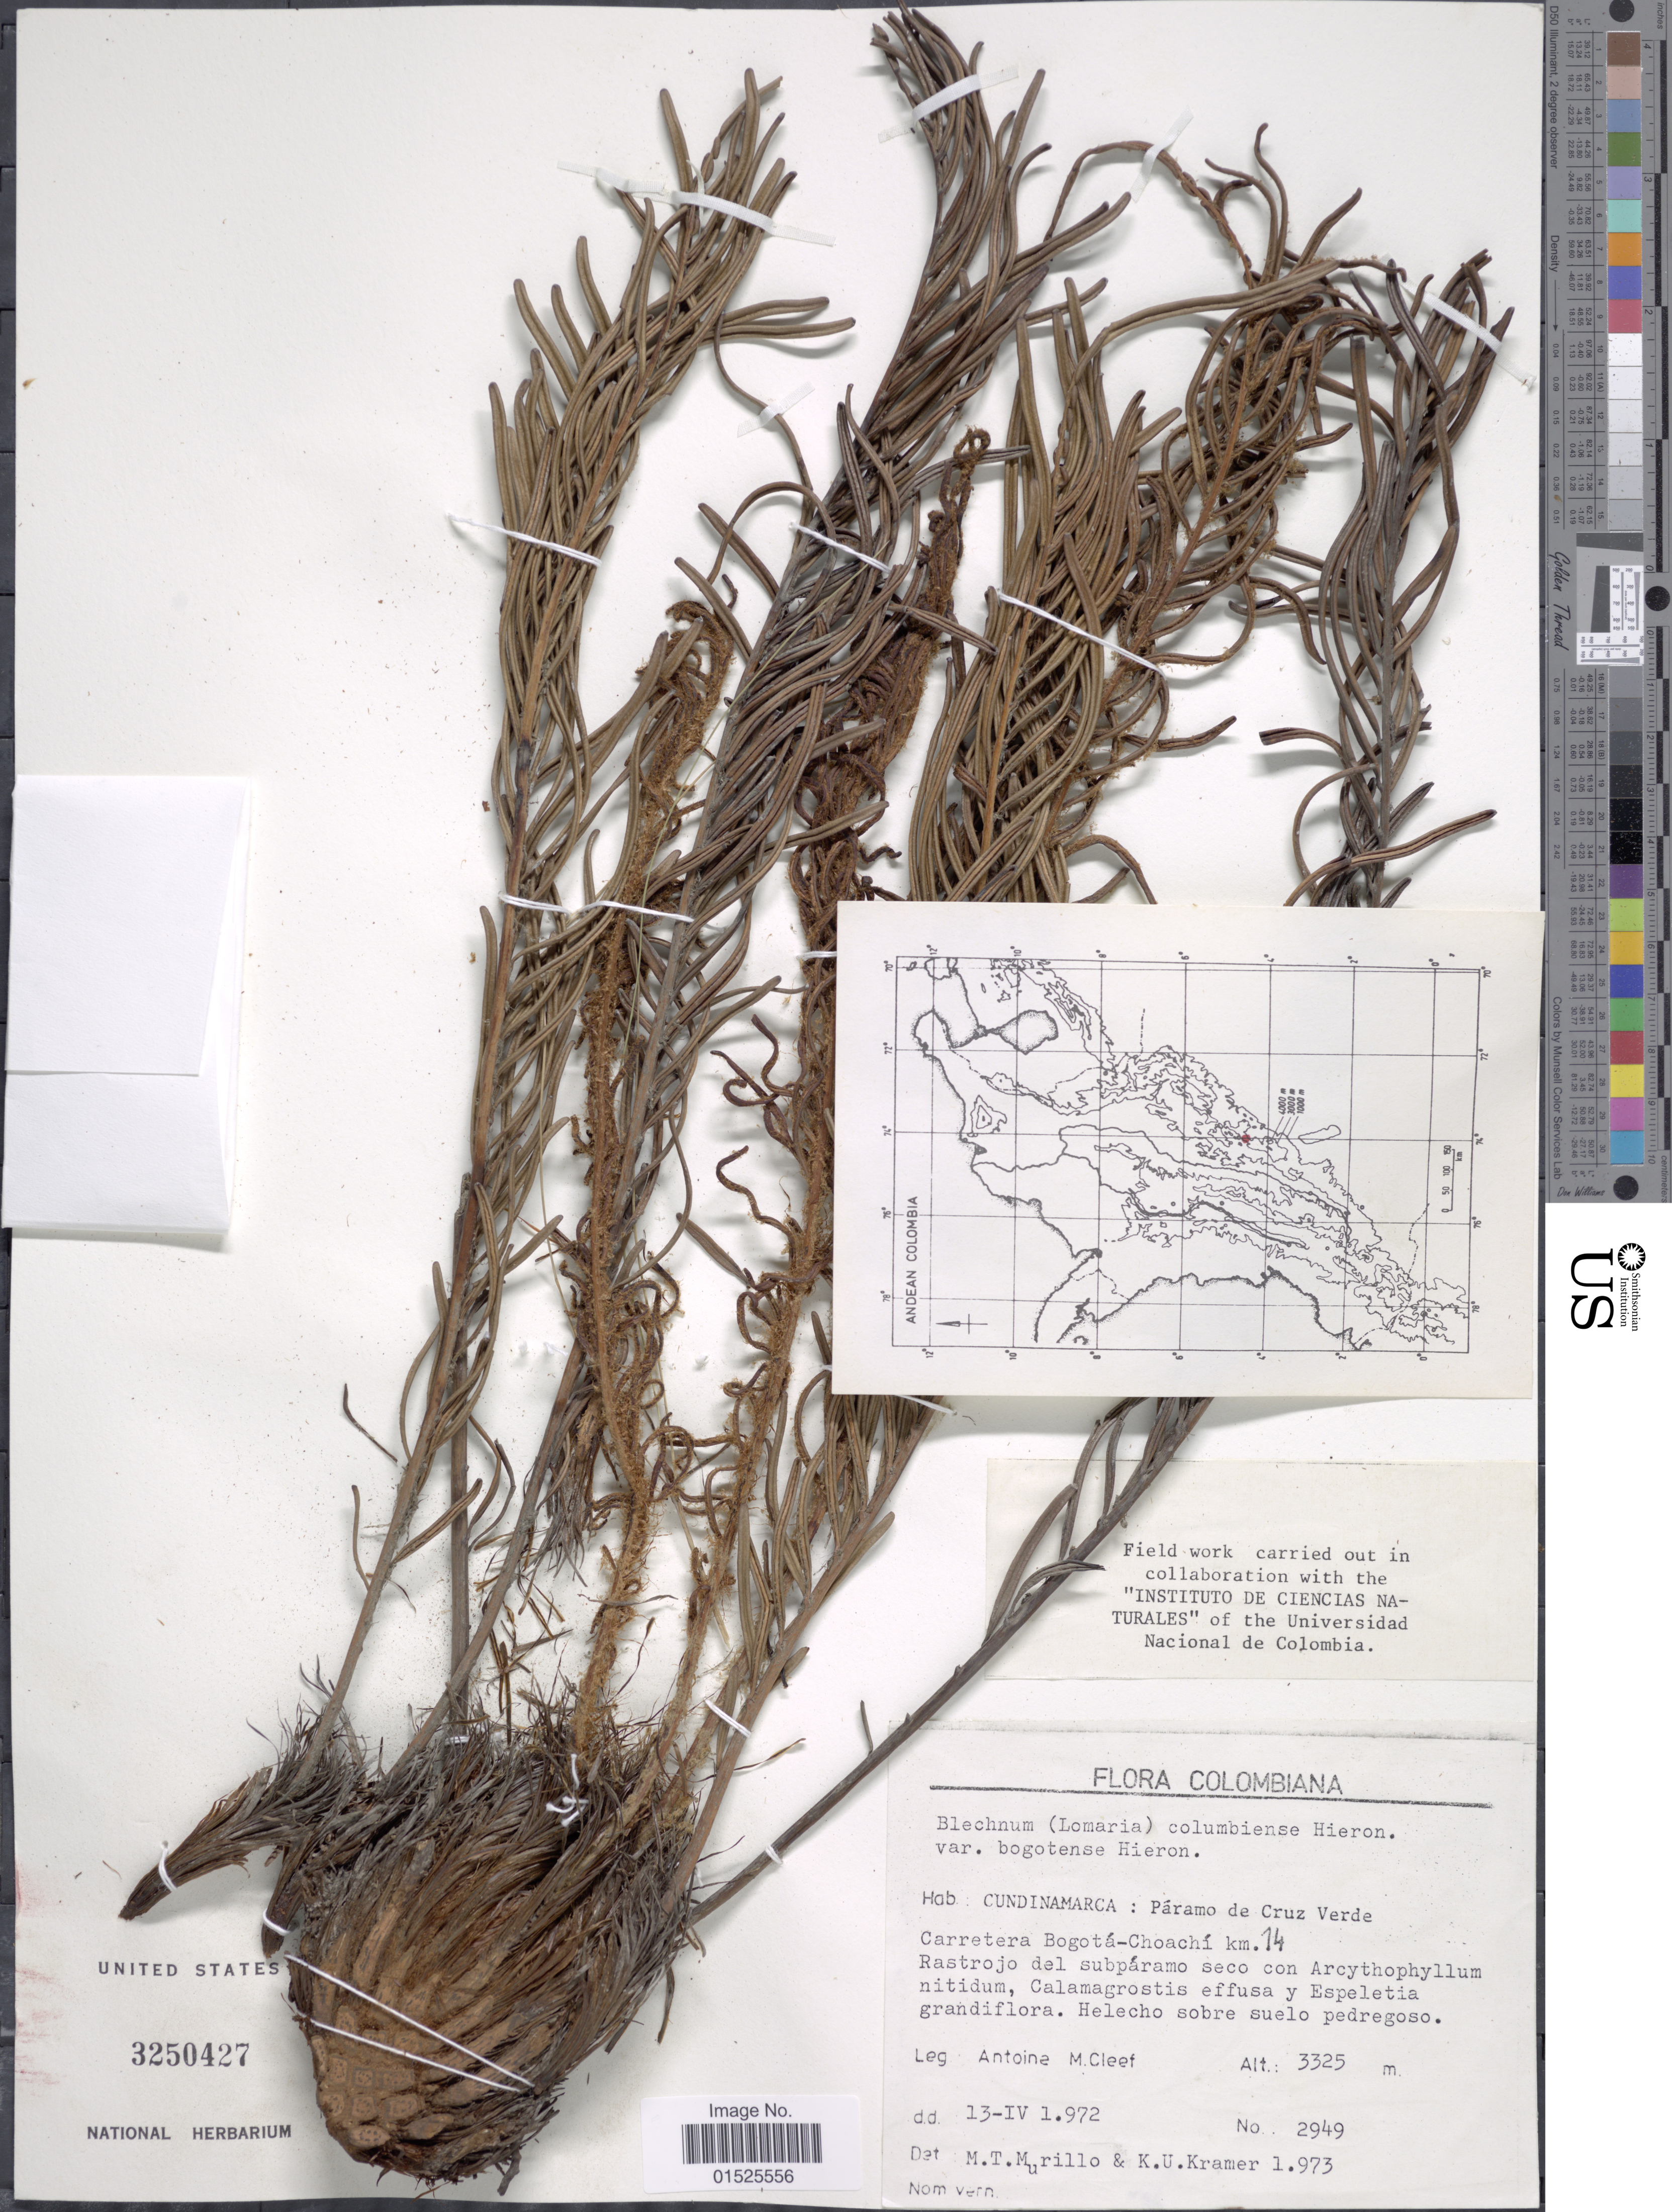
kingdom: Plantae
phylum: Tracheophyta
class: Polypodiopsida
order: Polypodiales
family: Blechnaceae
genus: Blechnum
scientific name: Blechnum columbiense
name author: Hieron.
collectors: A. M. Cleef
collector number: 2949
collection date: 1972-04-13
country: Colombia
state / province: Cundinamarca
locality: Páramo de Cruz Verde. Carretera Bogotá-Choachí, km 14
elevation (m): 3325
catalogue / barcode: US 3250427